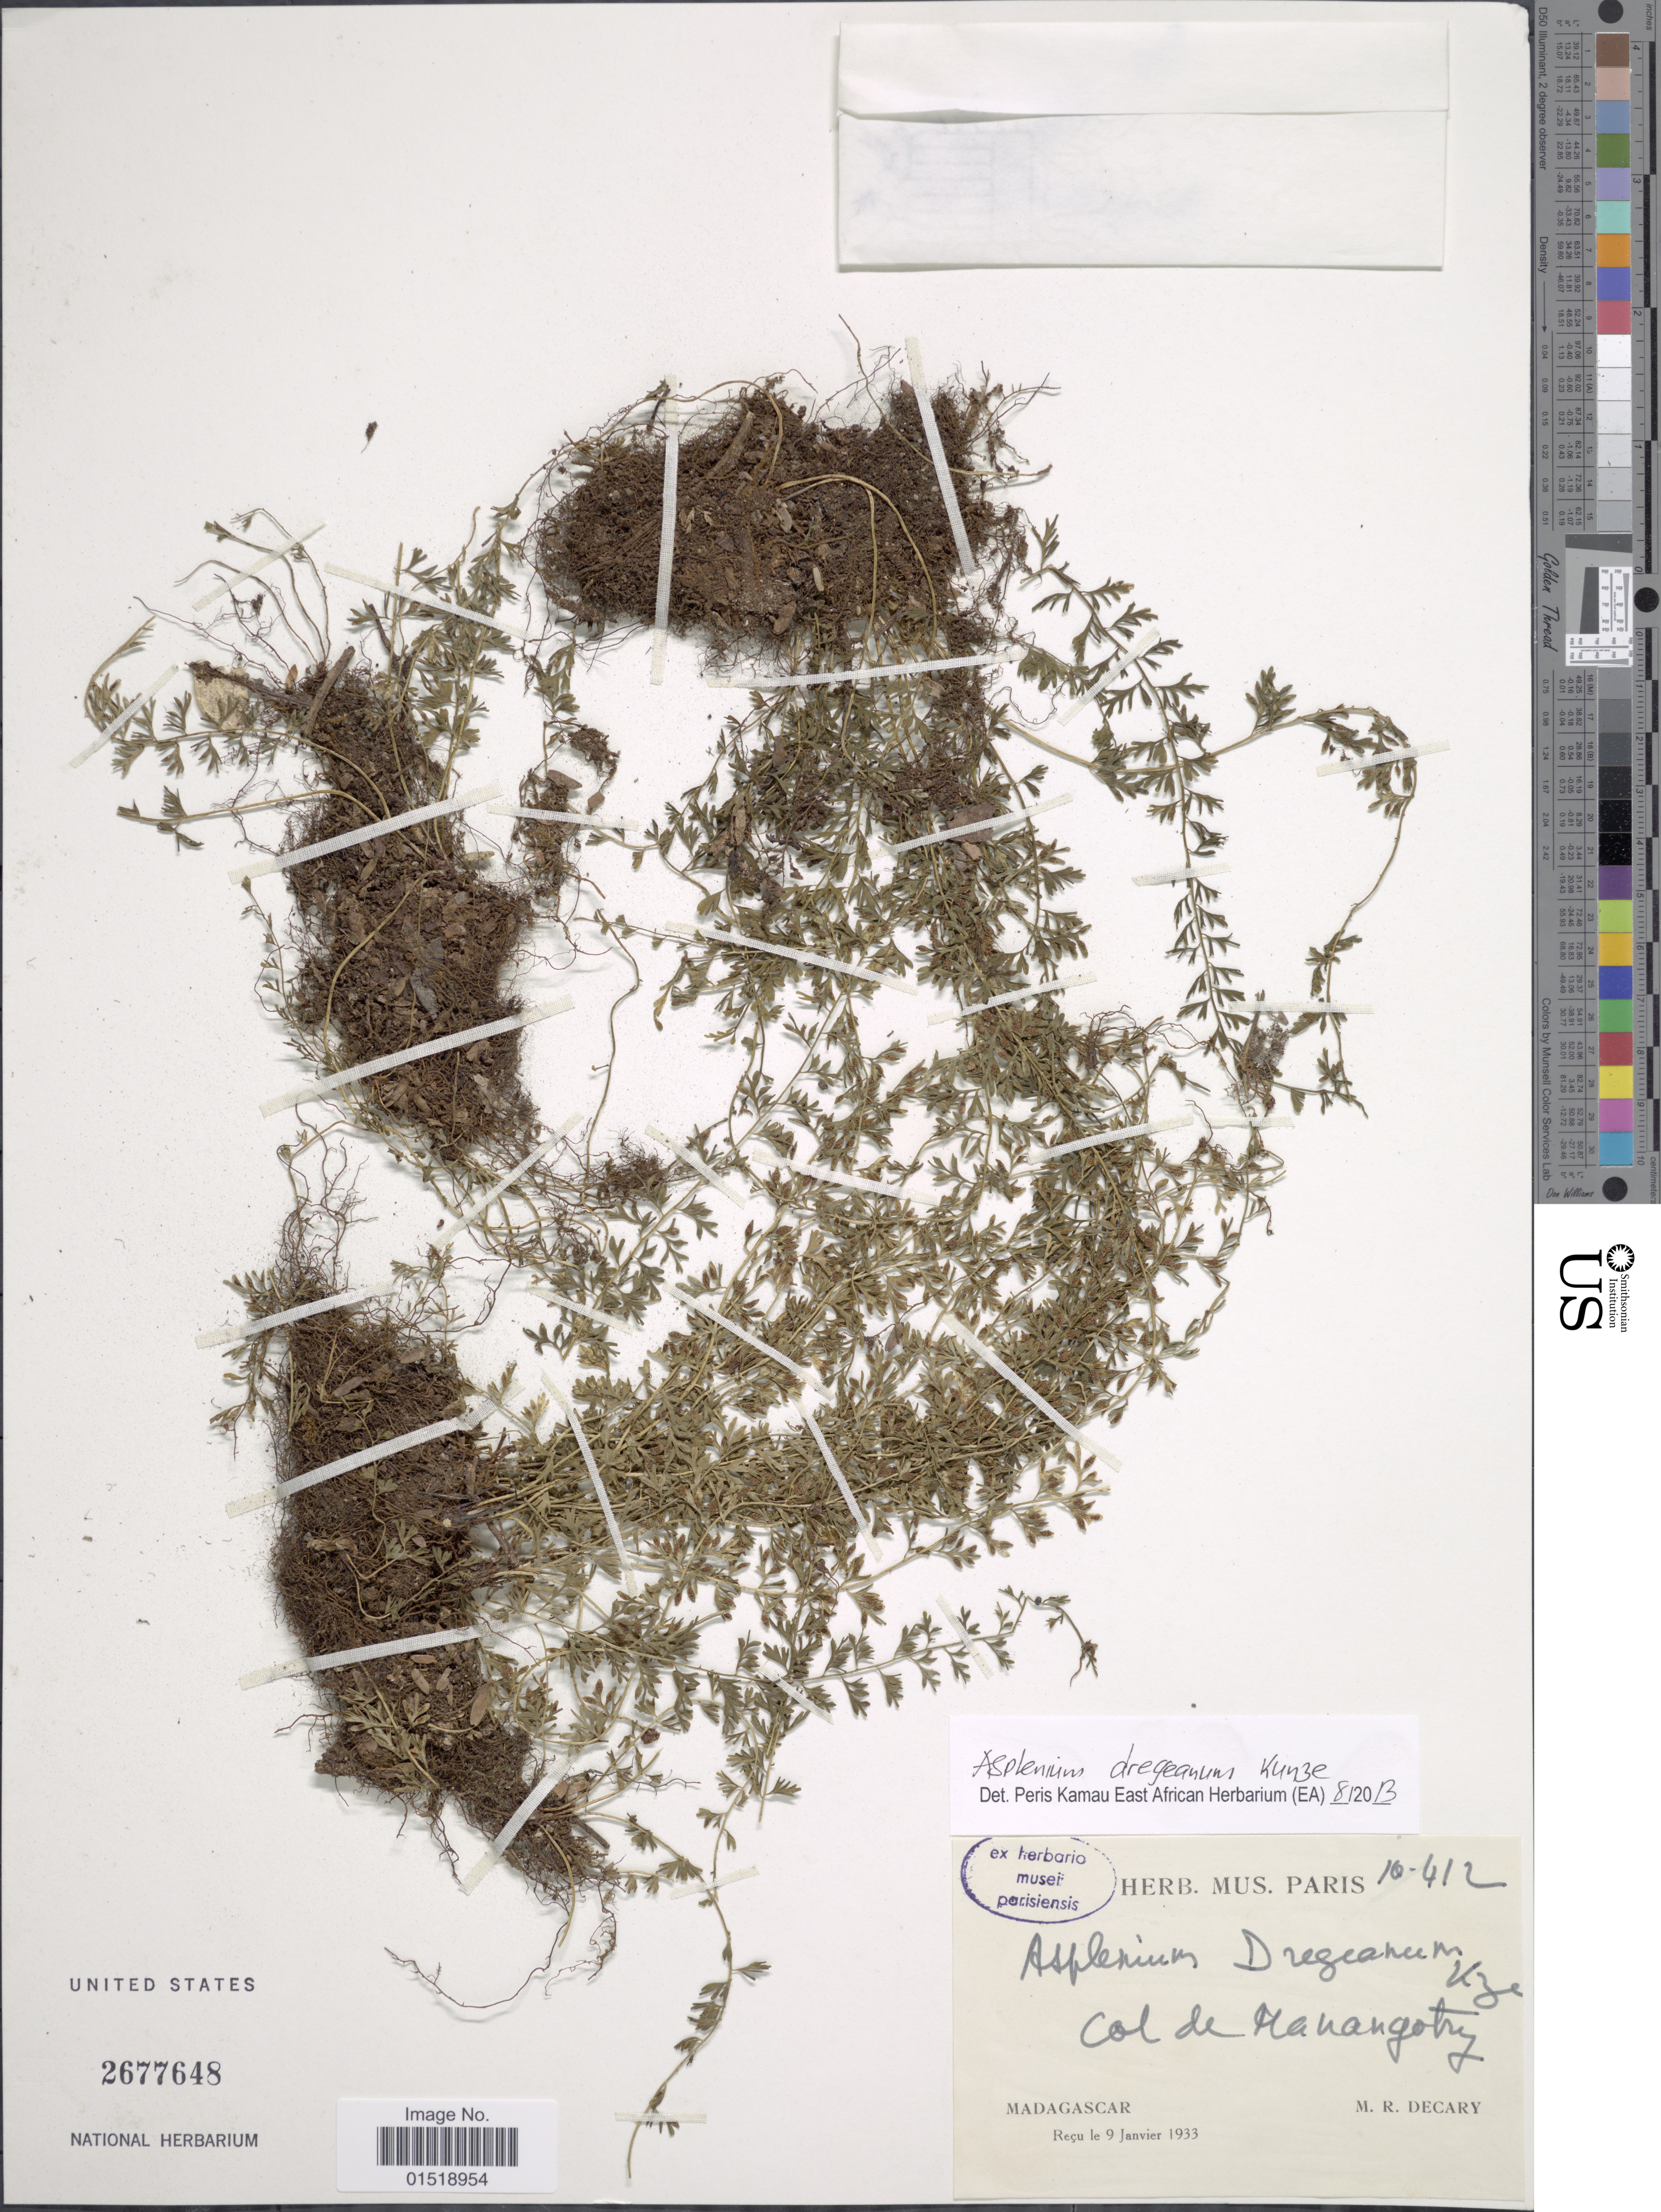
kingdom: Plantae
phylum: Tracheophyta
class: Polypodiopsida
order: Polypodiales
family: Aspleniaceae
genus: Asplenium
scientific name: Asplenium dregeanum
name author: Kunze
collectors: R. Decary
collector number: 10412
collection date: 1933-01-09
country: Madagascar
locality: Col du Manangotry.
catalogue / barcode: US 2677648